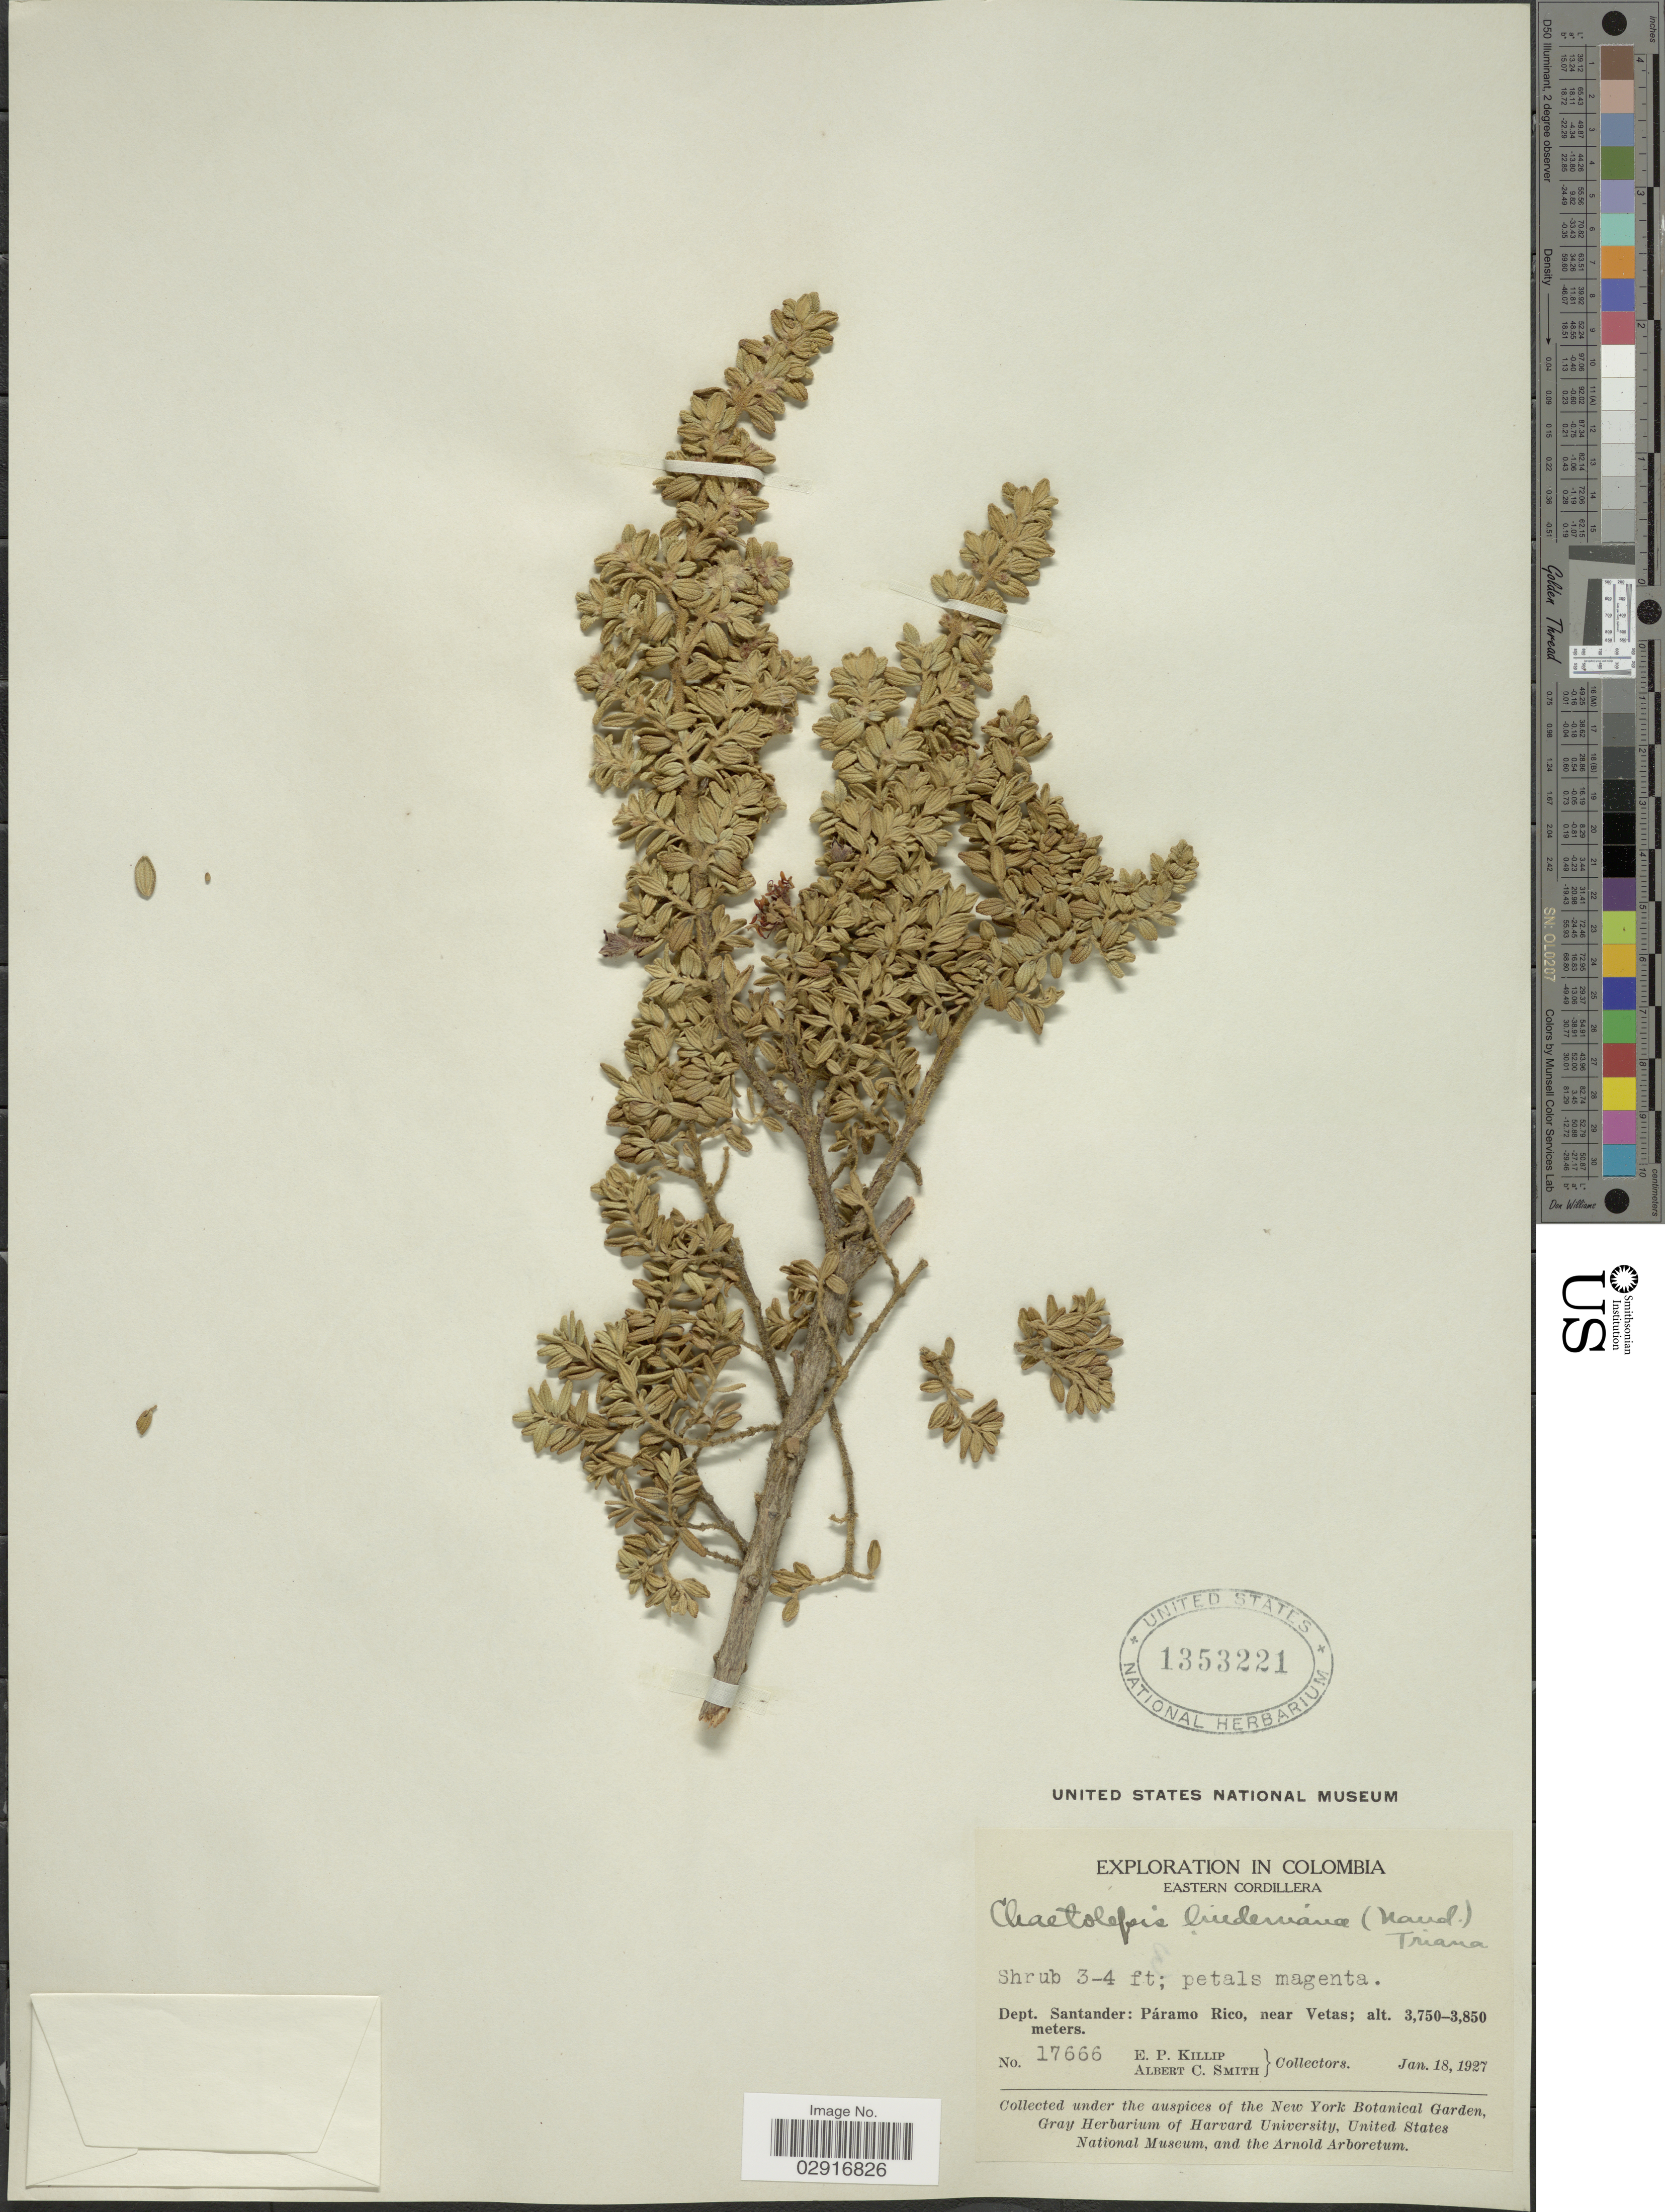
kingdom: Plantae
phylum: Tracheophyta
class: Magnoliopsida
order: Myrtales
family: Melastomataceae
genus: Chaetolepis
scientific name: Chaetolepis lindeniana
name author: (Naudin) Triana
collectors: E. P. Killip & A. C. Smith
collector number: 17666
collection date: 1927-01-18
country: Colombia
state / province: Santander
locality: Eastern Cordillera. Dept. Santander: Páramo Rico, near Vetas.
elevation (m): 3750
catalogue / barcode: US 1353221